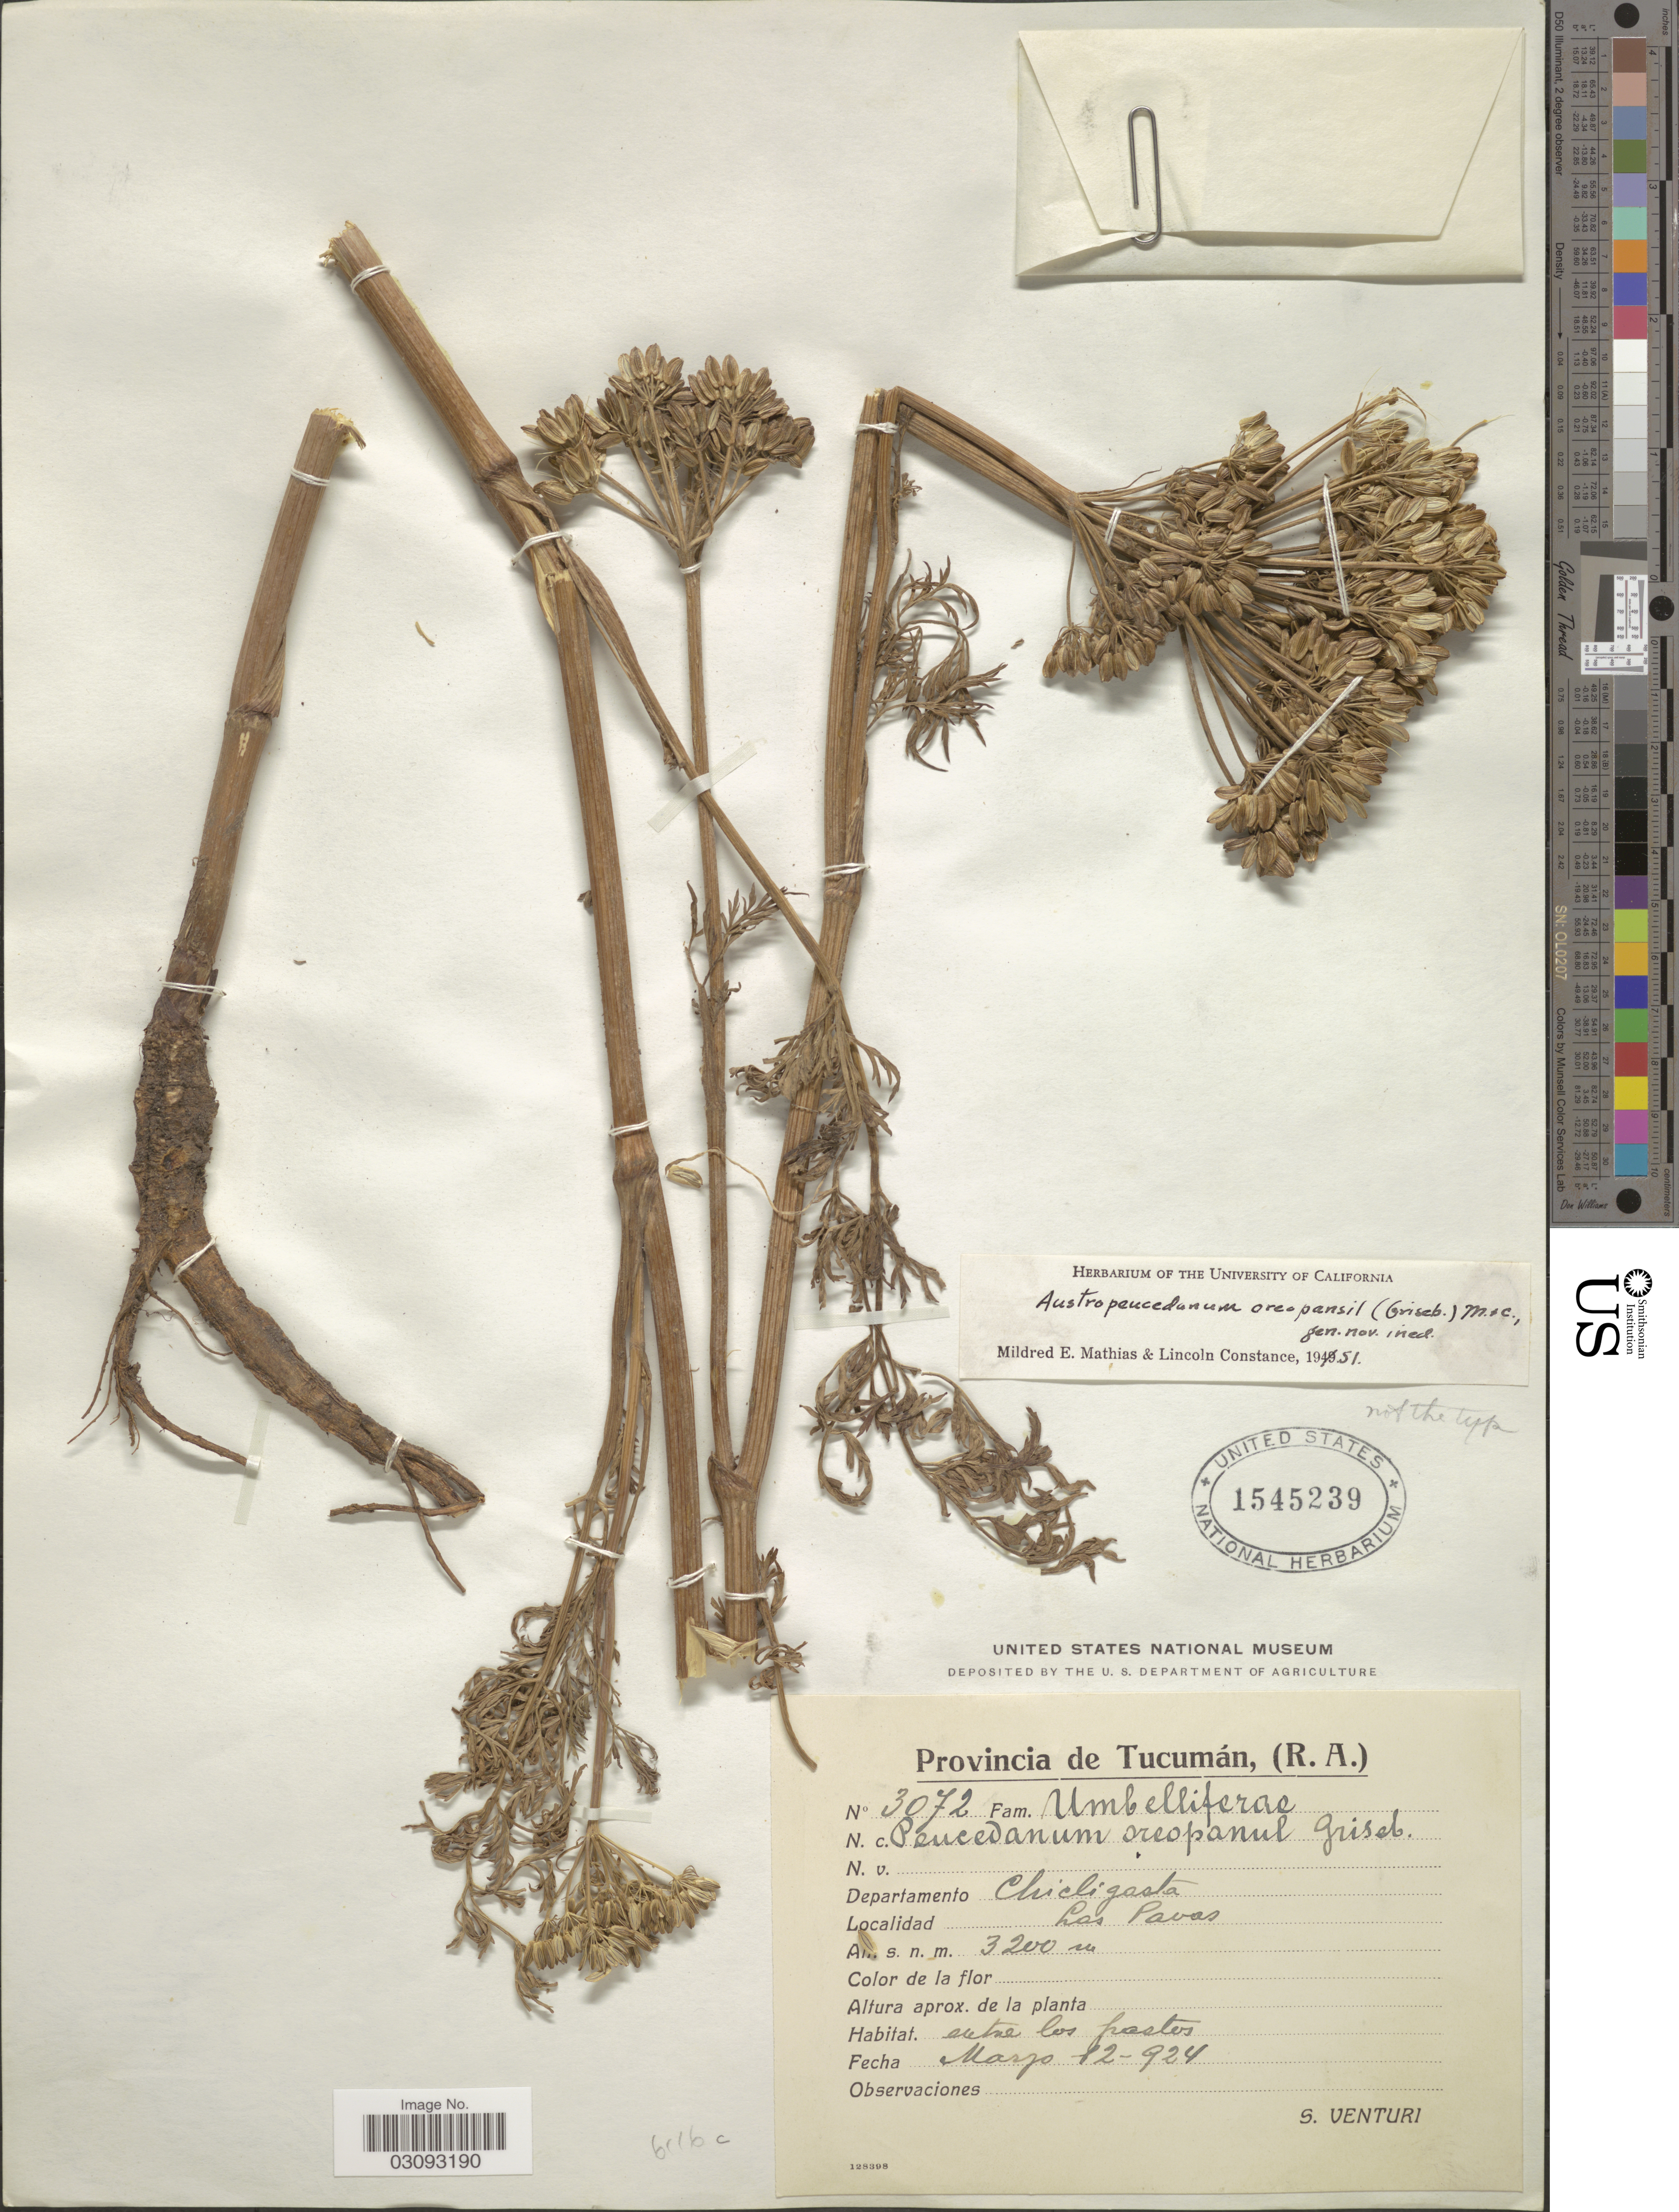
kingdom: Plantae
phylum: Tracheophyta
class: Magnoliopsida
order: Apiales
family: Apiaceae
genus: Austropeucedanum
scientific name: Austropeucedanum oreopansil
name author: (Griseb.) Mathias & Constance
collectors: S. Venturi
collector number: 3072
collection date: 1924-03-12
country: Argentina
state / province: Tucuman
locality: Departamento Chicligasta. Las Pavas.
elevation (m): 3200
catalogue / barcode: US 1545239